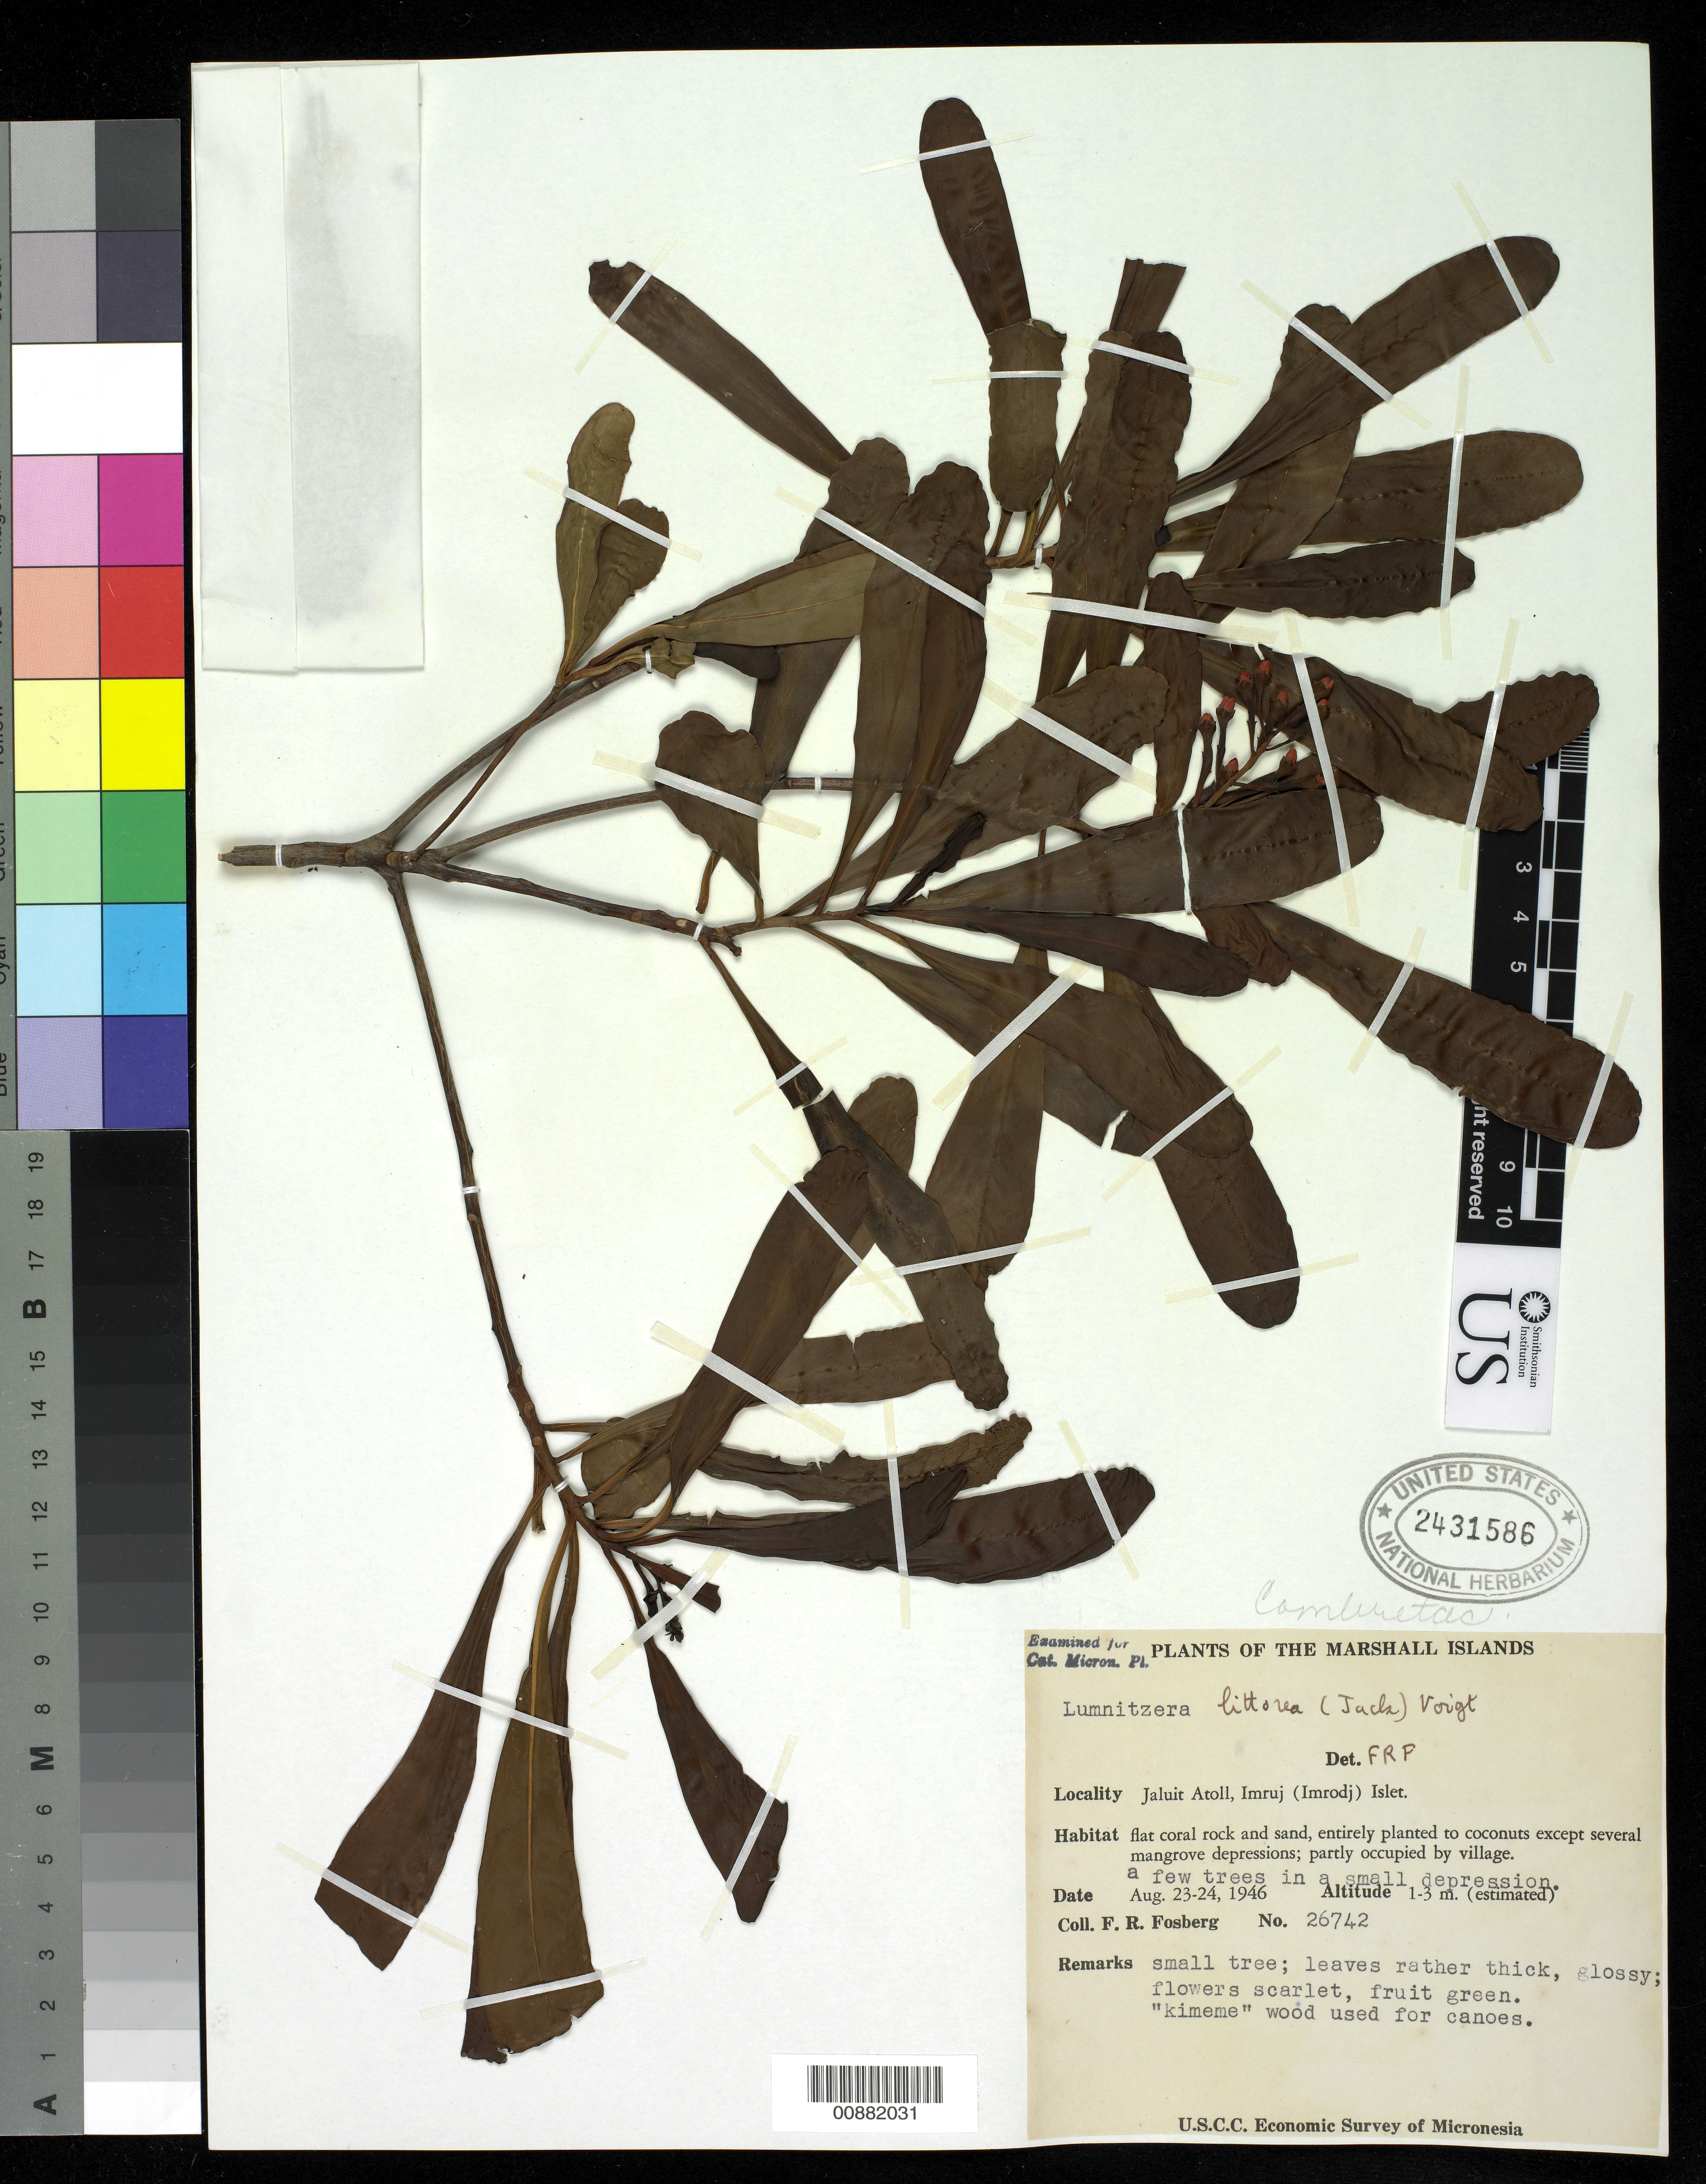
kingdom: Plantae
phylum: Tracheophyta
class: Magnoliopsida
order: Myrtales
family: Combretaceae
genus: Lumnitzera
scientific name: Lumnitzera littorea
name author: (Jack) Voight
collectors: F. R. Fosberg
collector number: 26742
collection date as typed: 23 Aug 1946 to 24 Aug 1946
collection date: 1946-08-23/1946-08-24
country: Marshall Islands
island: Jaluit Atoll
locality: Imruj (Imrodj) Islet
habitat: flat coral rock and sand, entire planted to coconuts except several mangrove depressions. A few trees in a small depression.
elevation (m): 1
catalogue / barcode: US 2431586